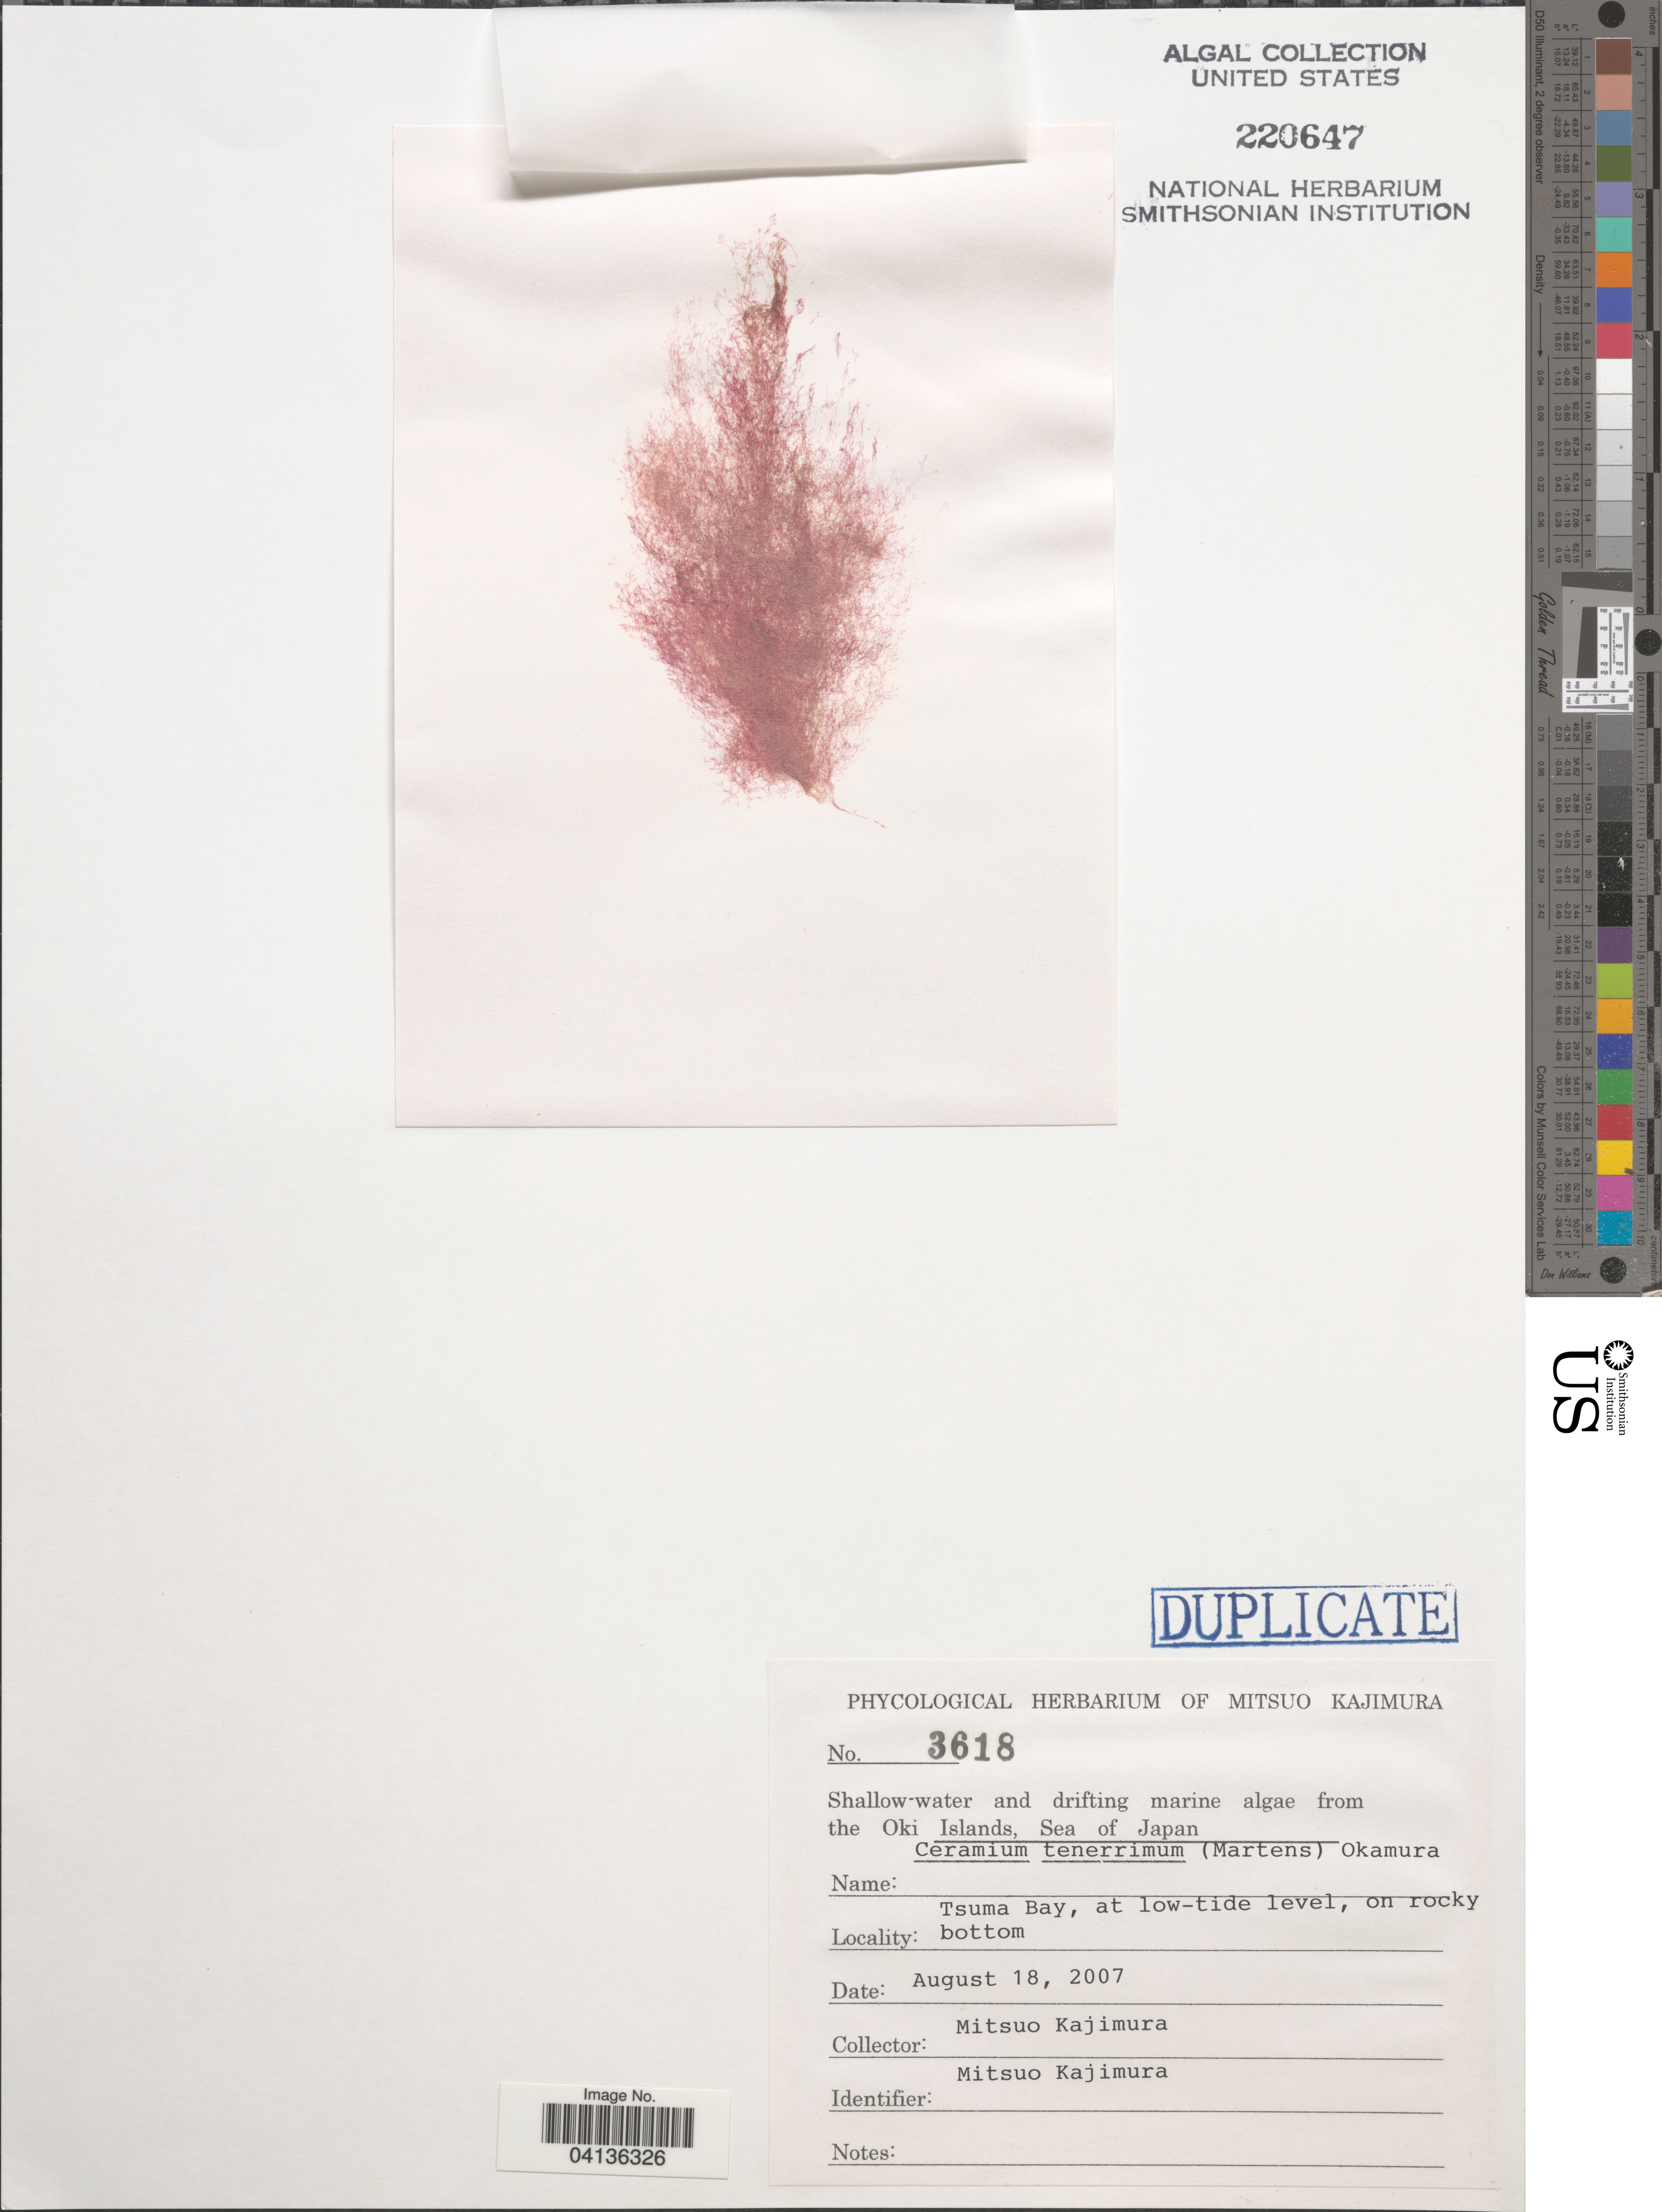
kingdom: Plantae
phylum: Rhodophyta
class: Florideophyceae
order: Ceramiales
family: Ceramiaceae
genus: Ceramium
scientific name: Ceramium tenerrimum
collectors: M. Kajimura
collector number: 3618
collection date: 2007-08-18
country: Japan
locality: Shallow water and drifting marine algae from the Oki Islands, Sea of Japan. Tsuma Bay.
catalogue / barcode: US 220647